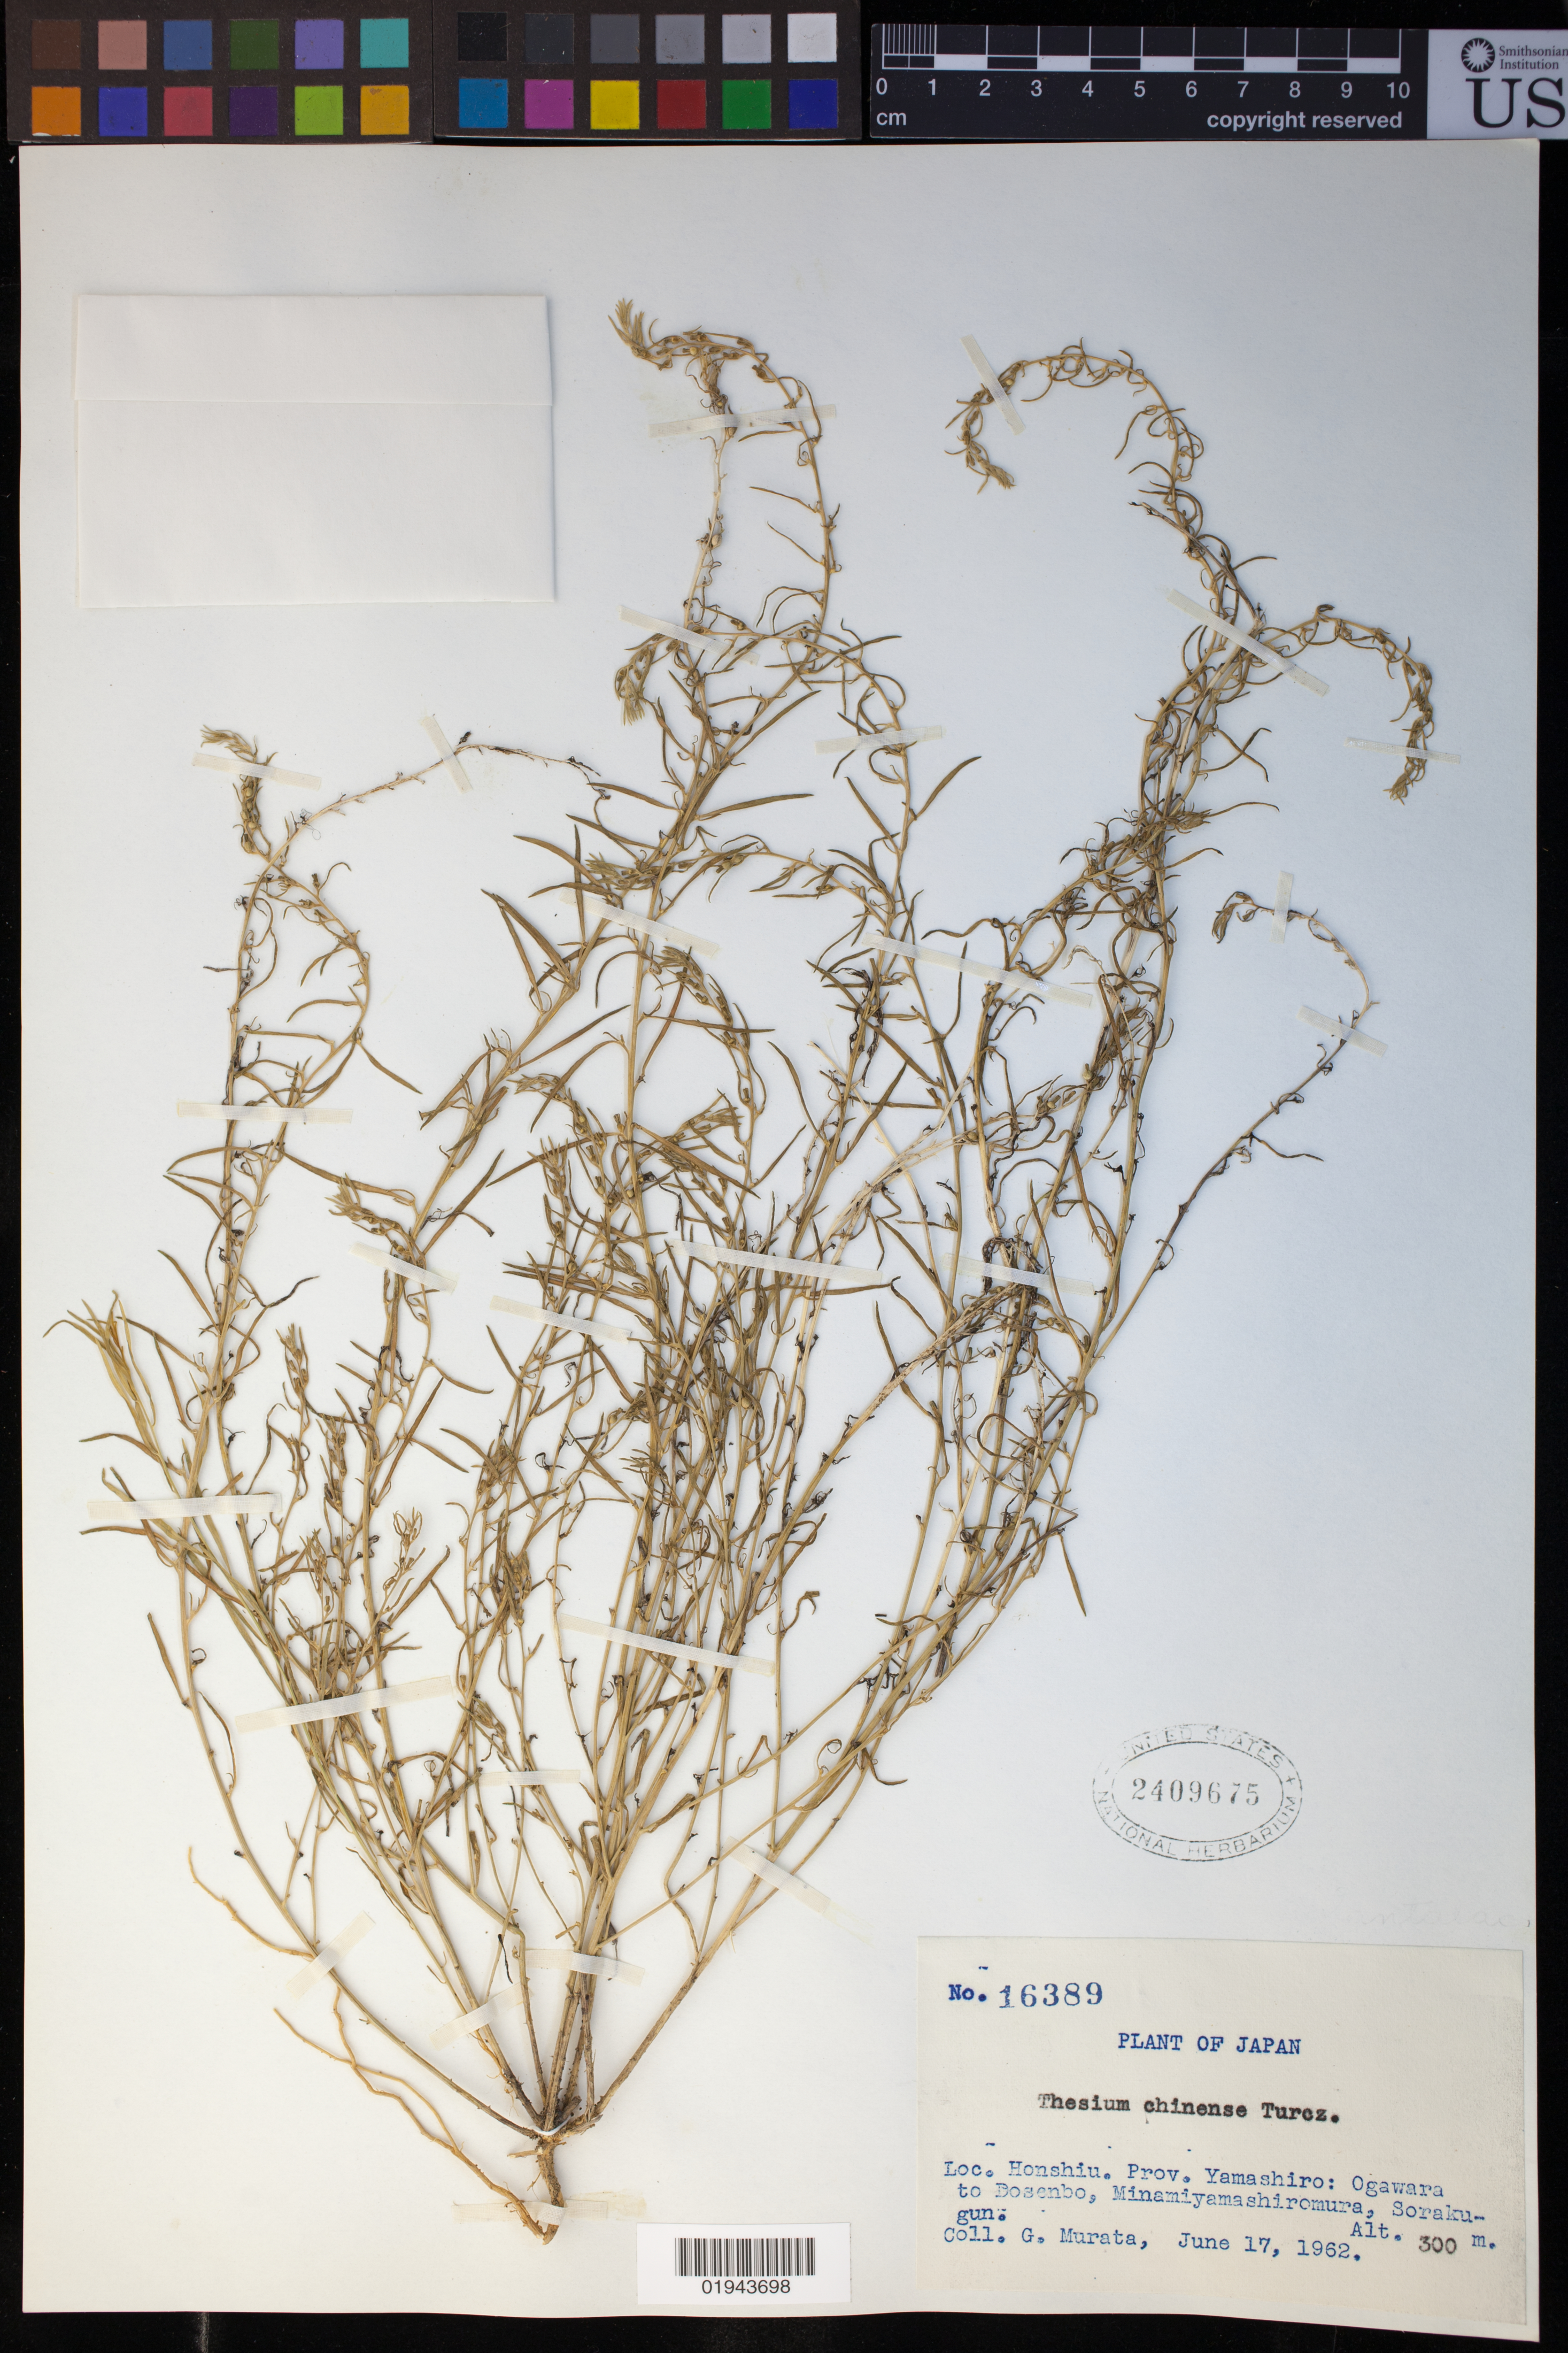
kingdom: Plantae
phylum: Tracheophyta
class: Magnoliopsida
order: Santalales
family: Thesiaceae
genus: Thesium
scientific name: Thesium chinense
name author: Turcz.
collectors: G. Murata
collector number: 16389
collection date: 1962-06-17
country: Japan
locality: Honishiu. Prov. Yamashiro: Ogawara to Bosenbo, Minamiyamashiromura, Sorakugun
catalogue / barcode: US 2409675